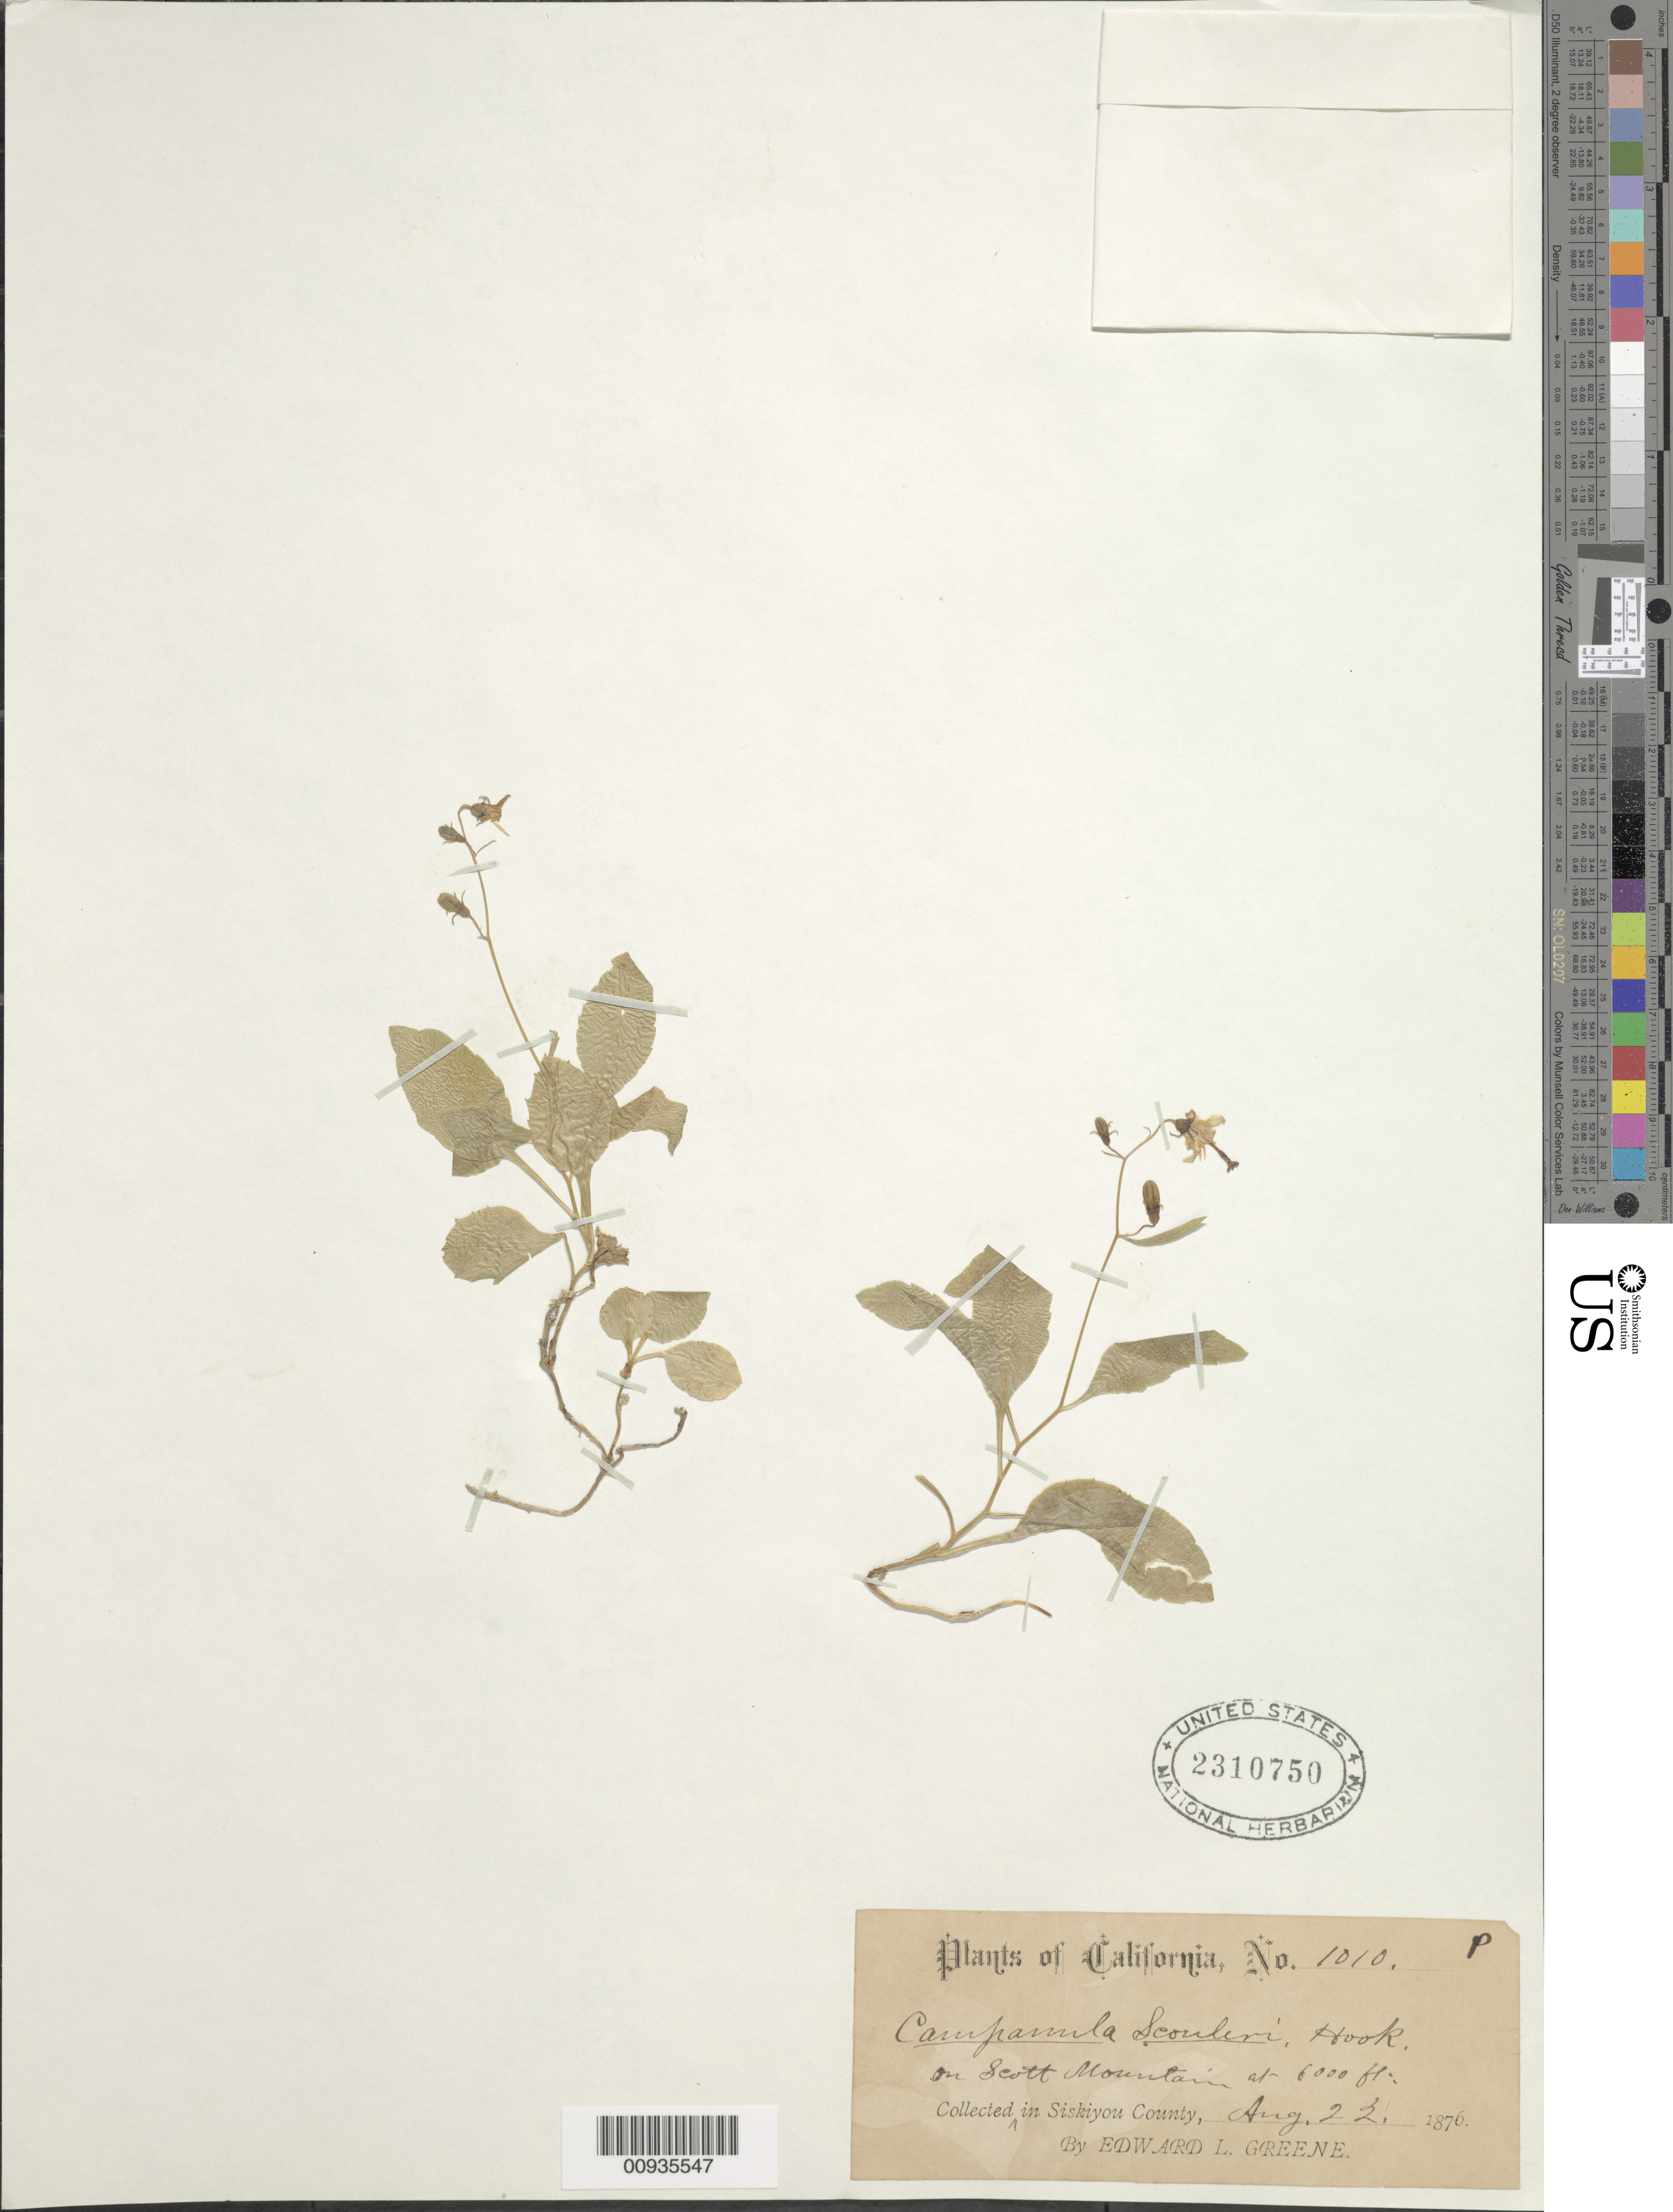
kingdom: Plantae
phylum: Tracheophyta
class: Magnoliopsida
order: Asterales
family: Campanulaceae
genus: Campanula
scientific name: Campanula scouleri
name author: Hook.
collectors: E. L. Greene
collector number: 1010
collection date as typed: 22 Aug 1876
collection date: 1876-08-22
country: United States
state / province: California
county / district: Siskiyou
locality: On Scott Mountain,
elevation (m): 1829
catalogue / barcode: US 2310750